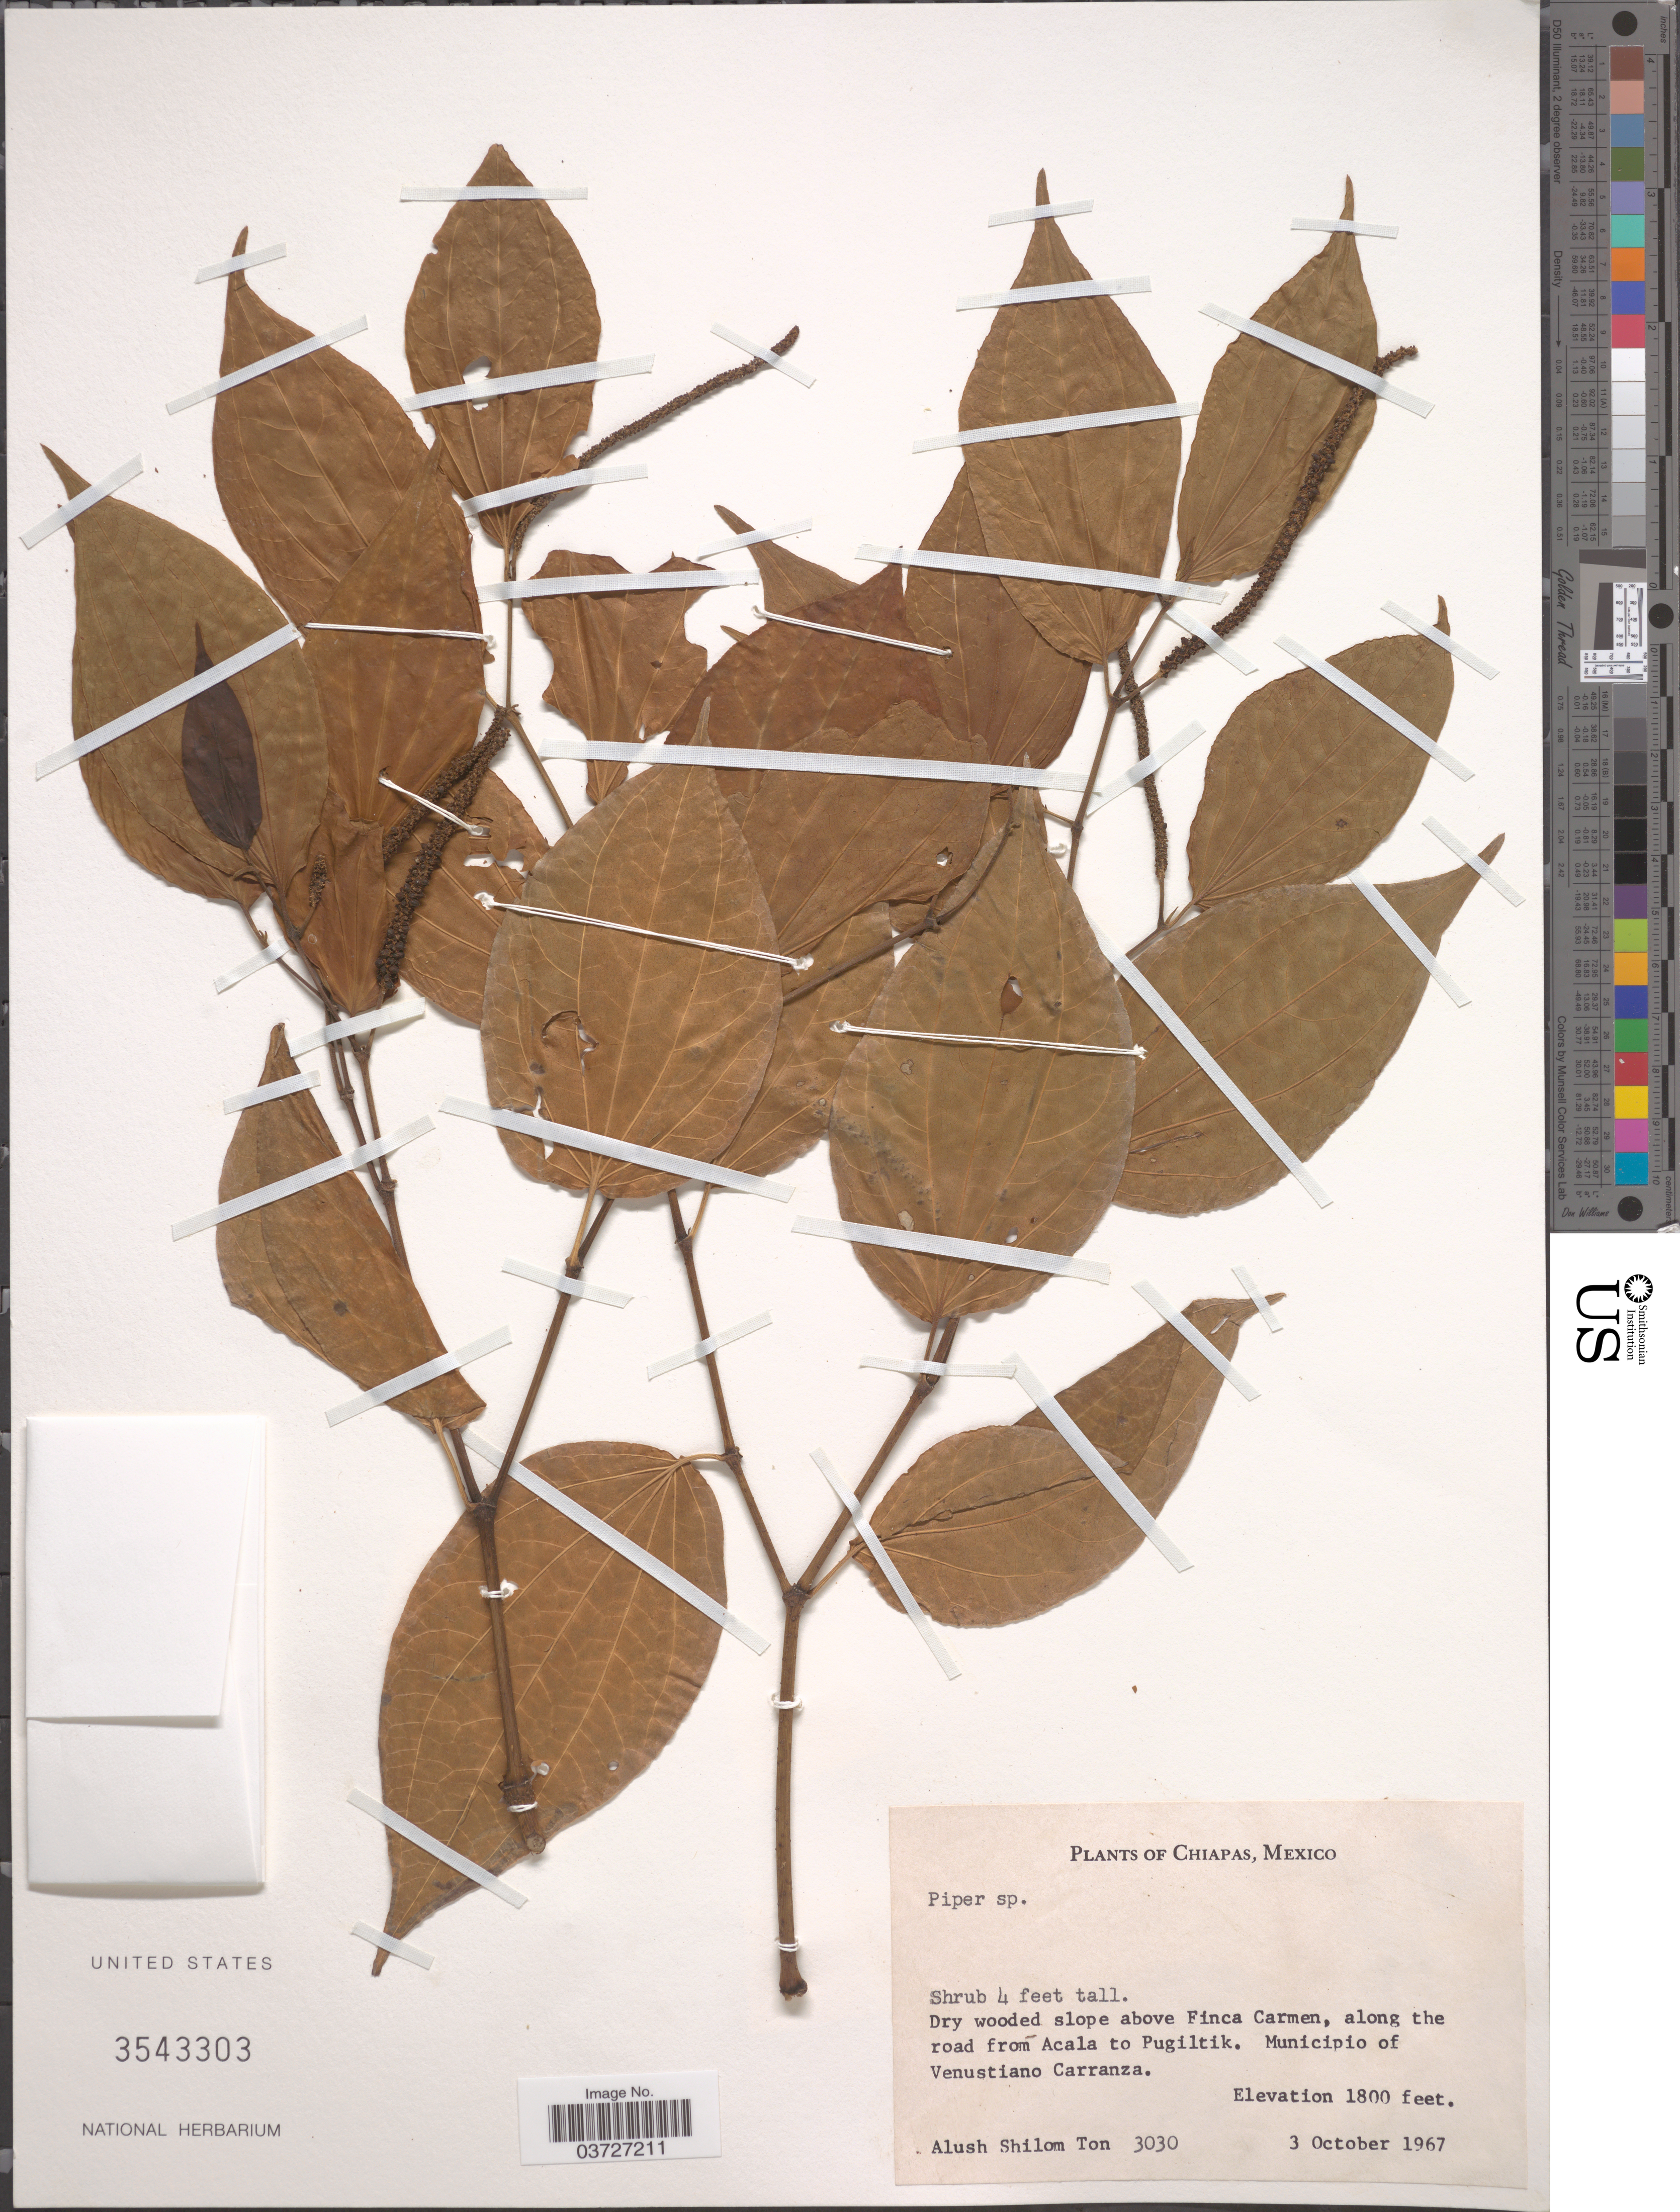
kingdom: Plantae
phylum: Tracheophyta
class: Magnoliopsida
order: Piperales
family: Piperaceae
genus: Piper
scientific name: Piper sp.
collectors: A. S. Ton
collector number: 3030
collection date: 1967-10-03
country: Mexico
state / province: Chiapas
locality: Above Finca Carmen, along the road from Acala to Pugiltik. Municipio of Venustiano Carranza.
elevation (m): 549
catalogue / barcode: US 3543303